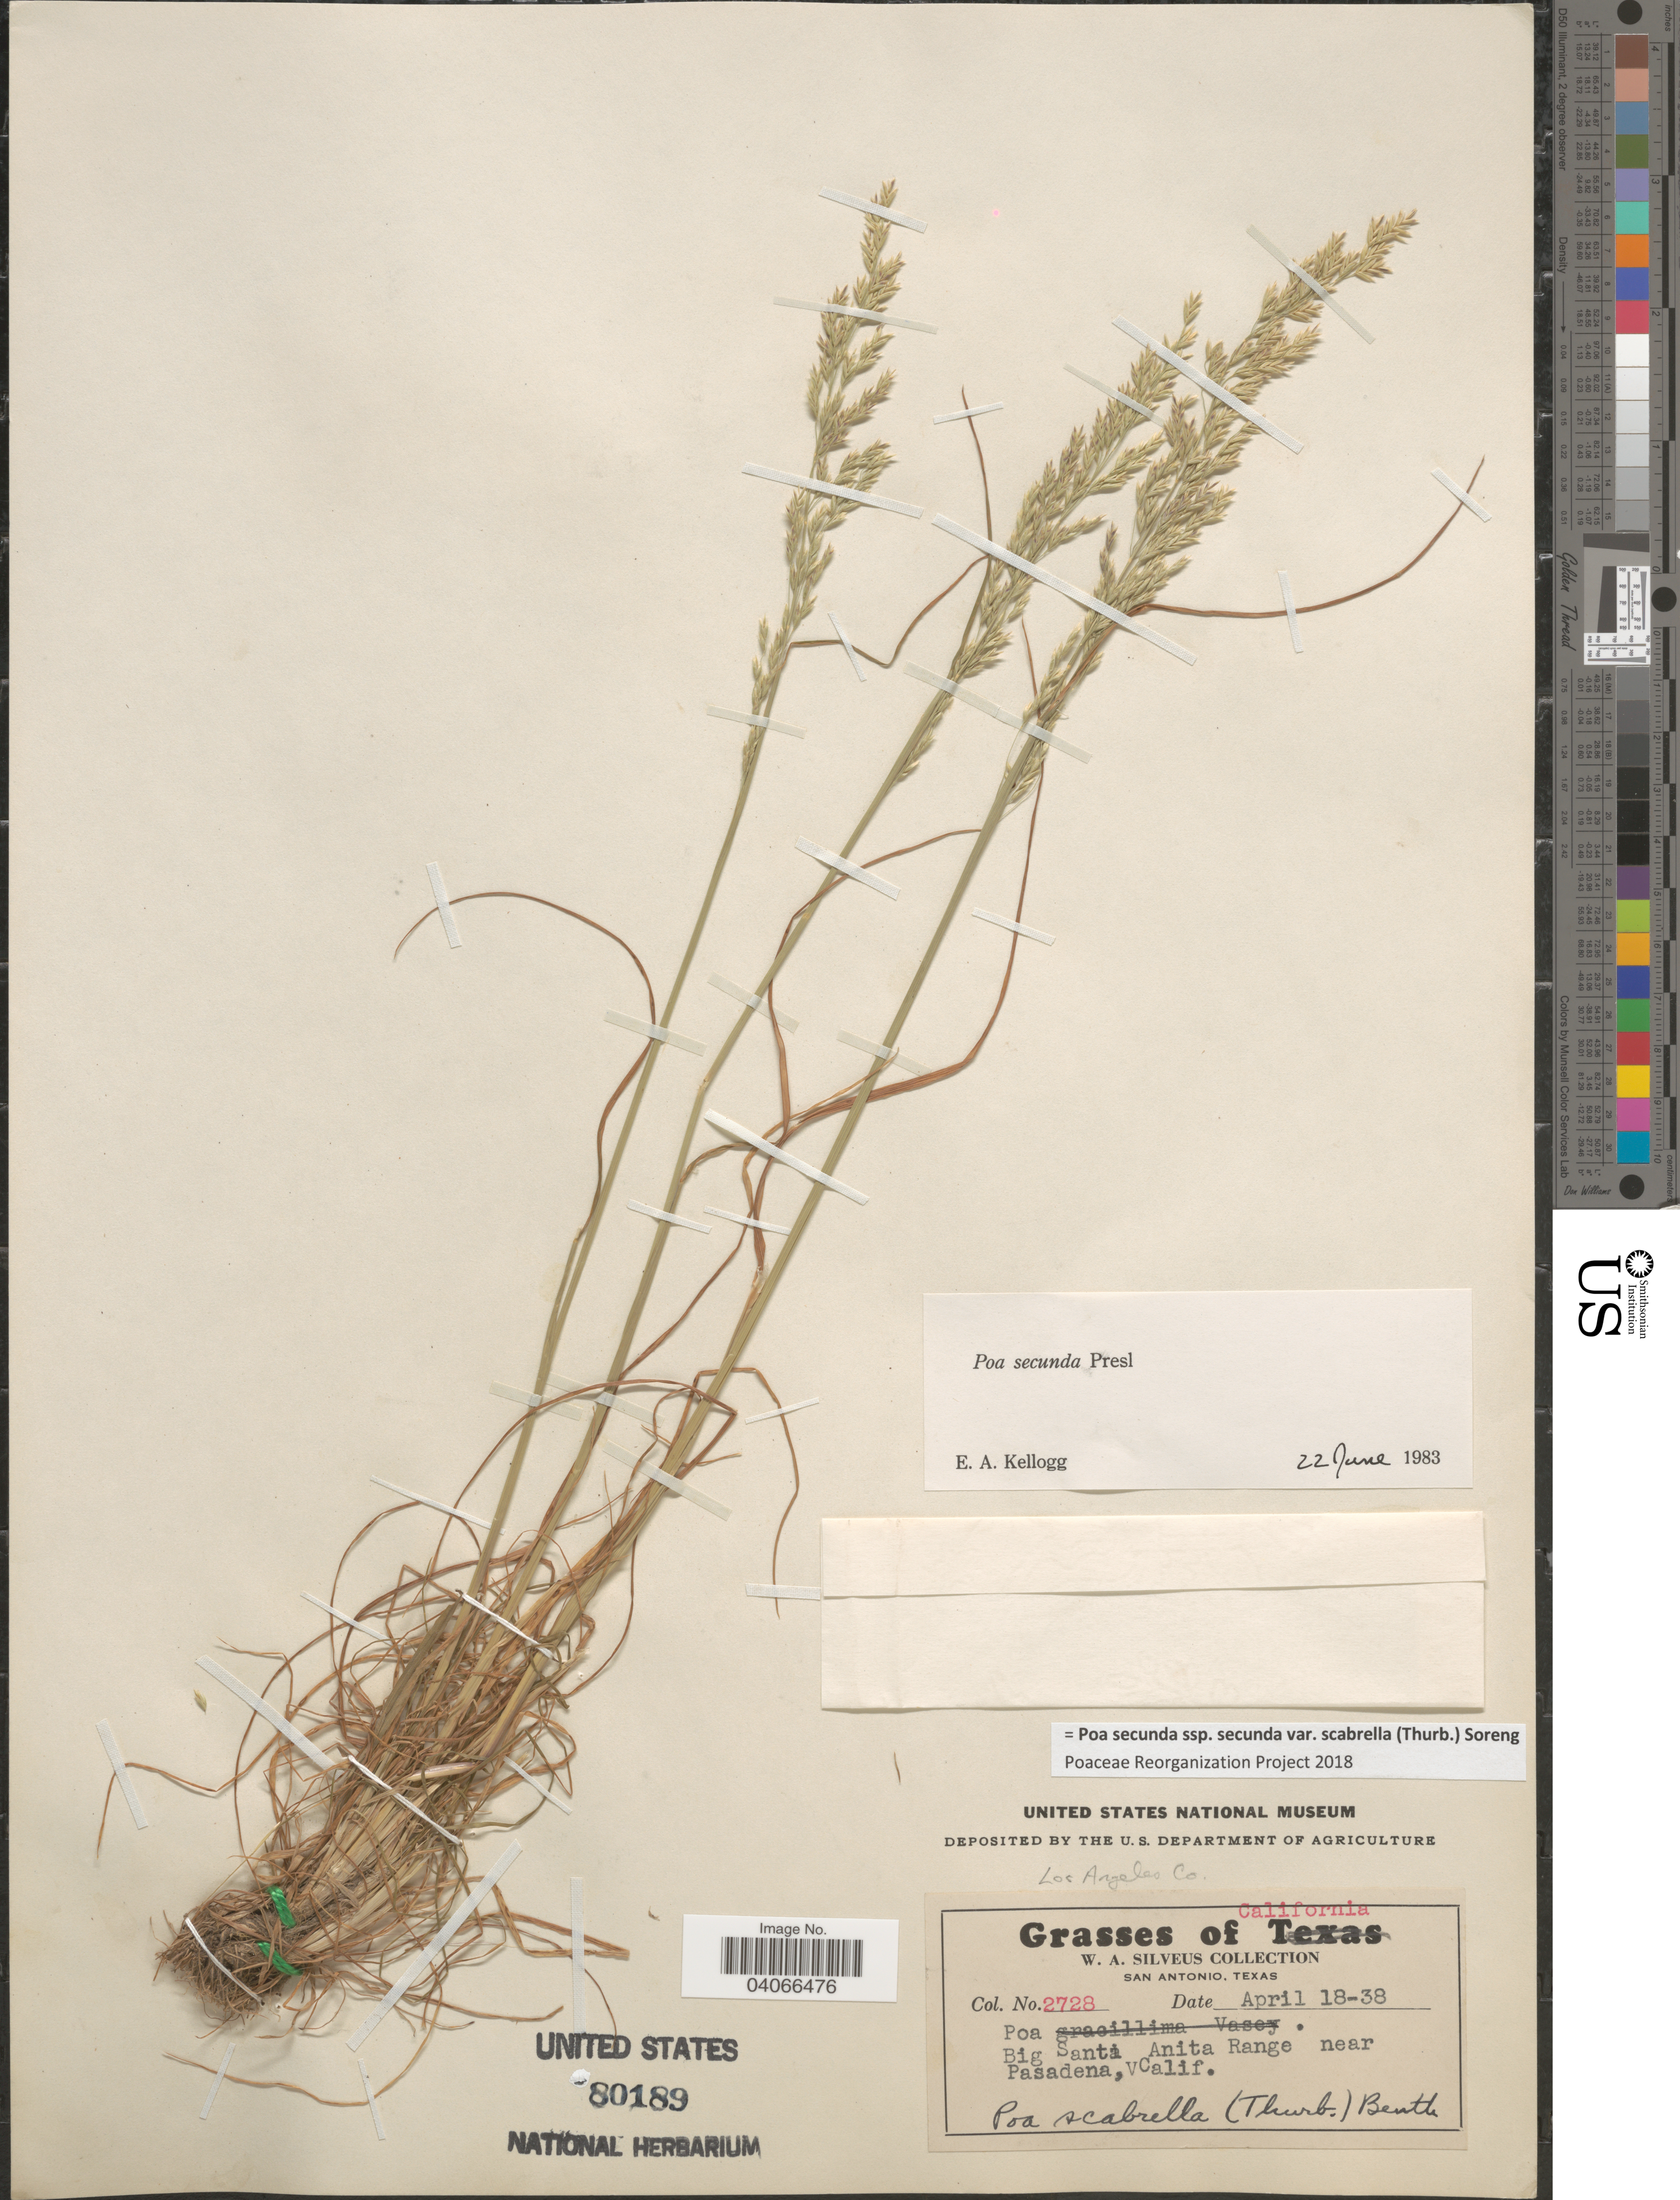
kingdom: Plantae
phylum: Tracheophyta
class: Liliopsida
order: Poales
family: Poaceae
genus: Poa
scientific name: Poa secunda subsp. secunda var. scabrella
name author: (Thurb.) Soreng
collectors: W. Silveus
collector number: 2728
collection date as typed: Transcribed d/m/y: 18/4/38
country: United States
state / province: California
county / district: Los Angeles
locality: Los Angeles Co. Big Santa Anita Range near Pasadena.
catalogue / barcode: US 80189